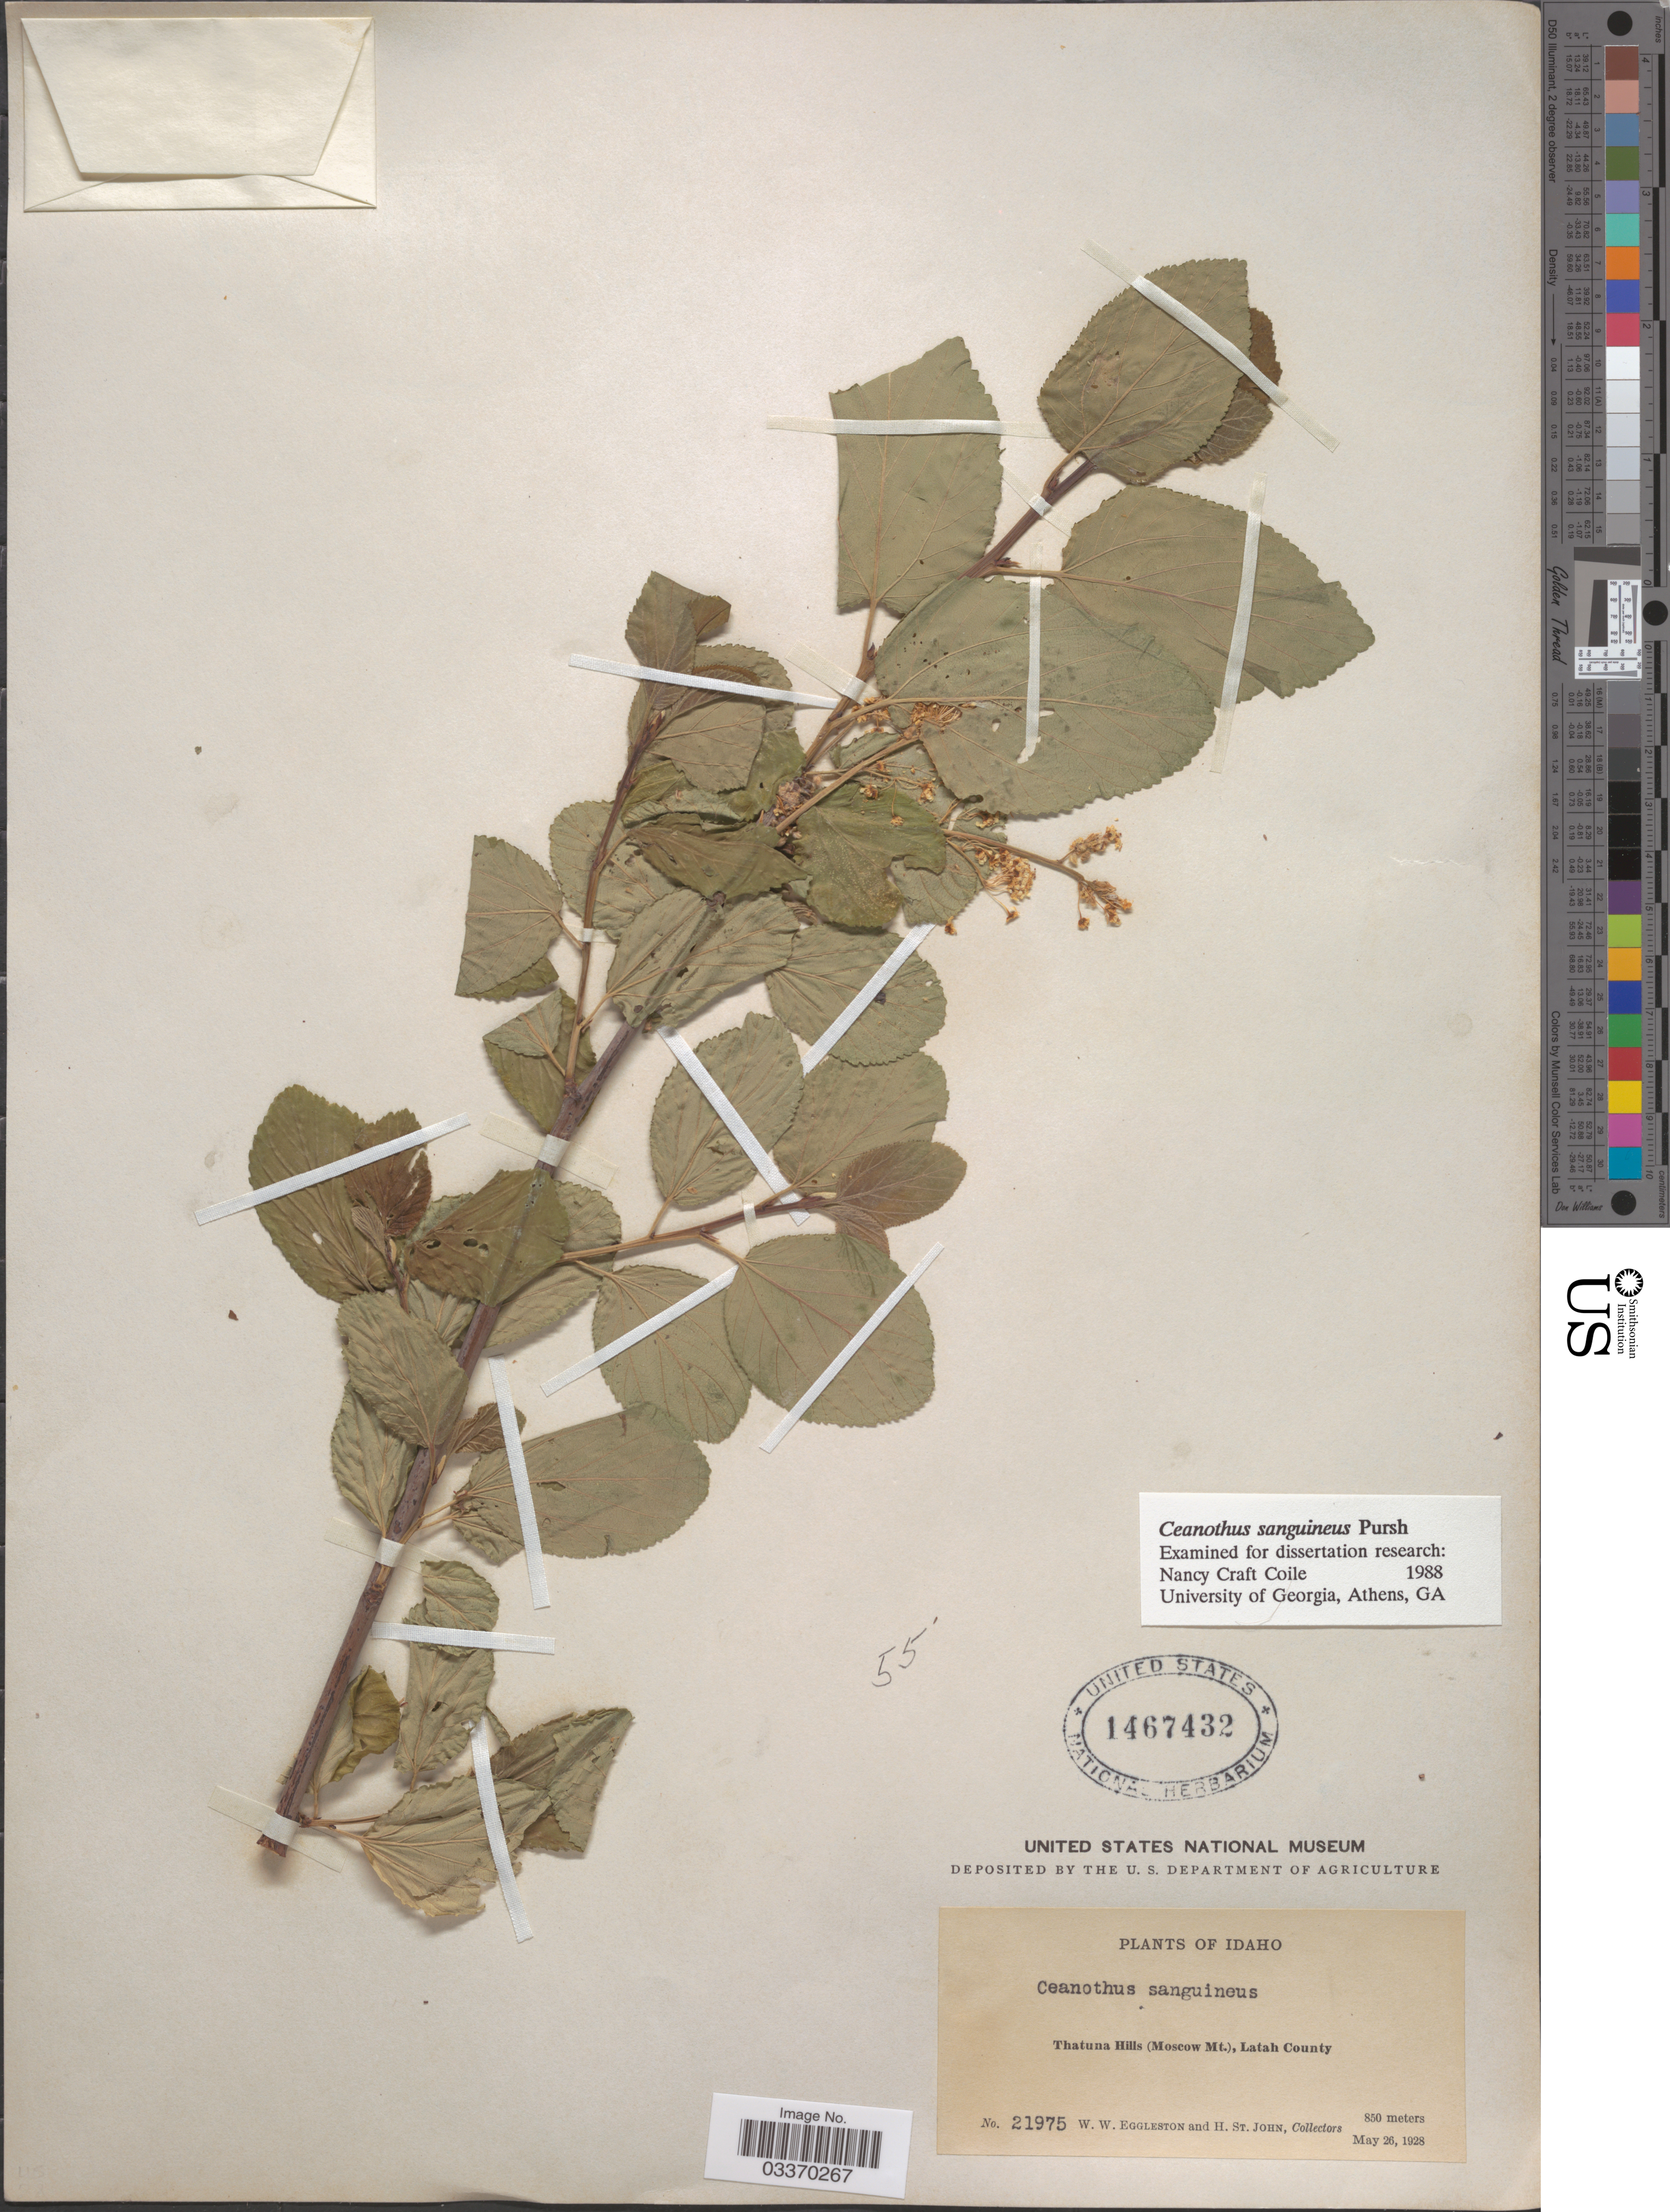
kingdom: Plantae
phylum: Tracheophyta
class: Magnoliopsida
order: Rosales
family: Rhamnaceae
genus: Ceanothus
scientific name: Ceanothus sanguineus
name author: Pursh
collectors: W. W. Eggleston & H. St. John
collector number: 21975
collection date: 1928-05-26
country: United States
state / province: Idaho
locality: Thatuna Hills (Moscow Mt.), Latah County.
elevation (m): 850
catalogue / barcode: US 1467432